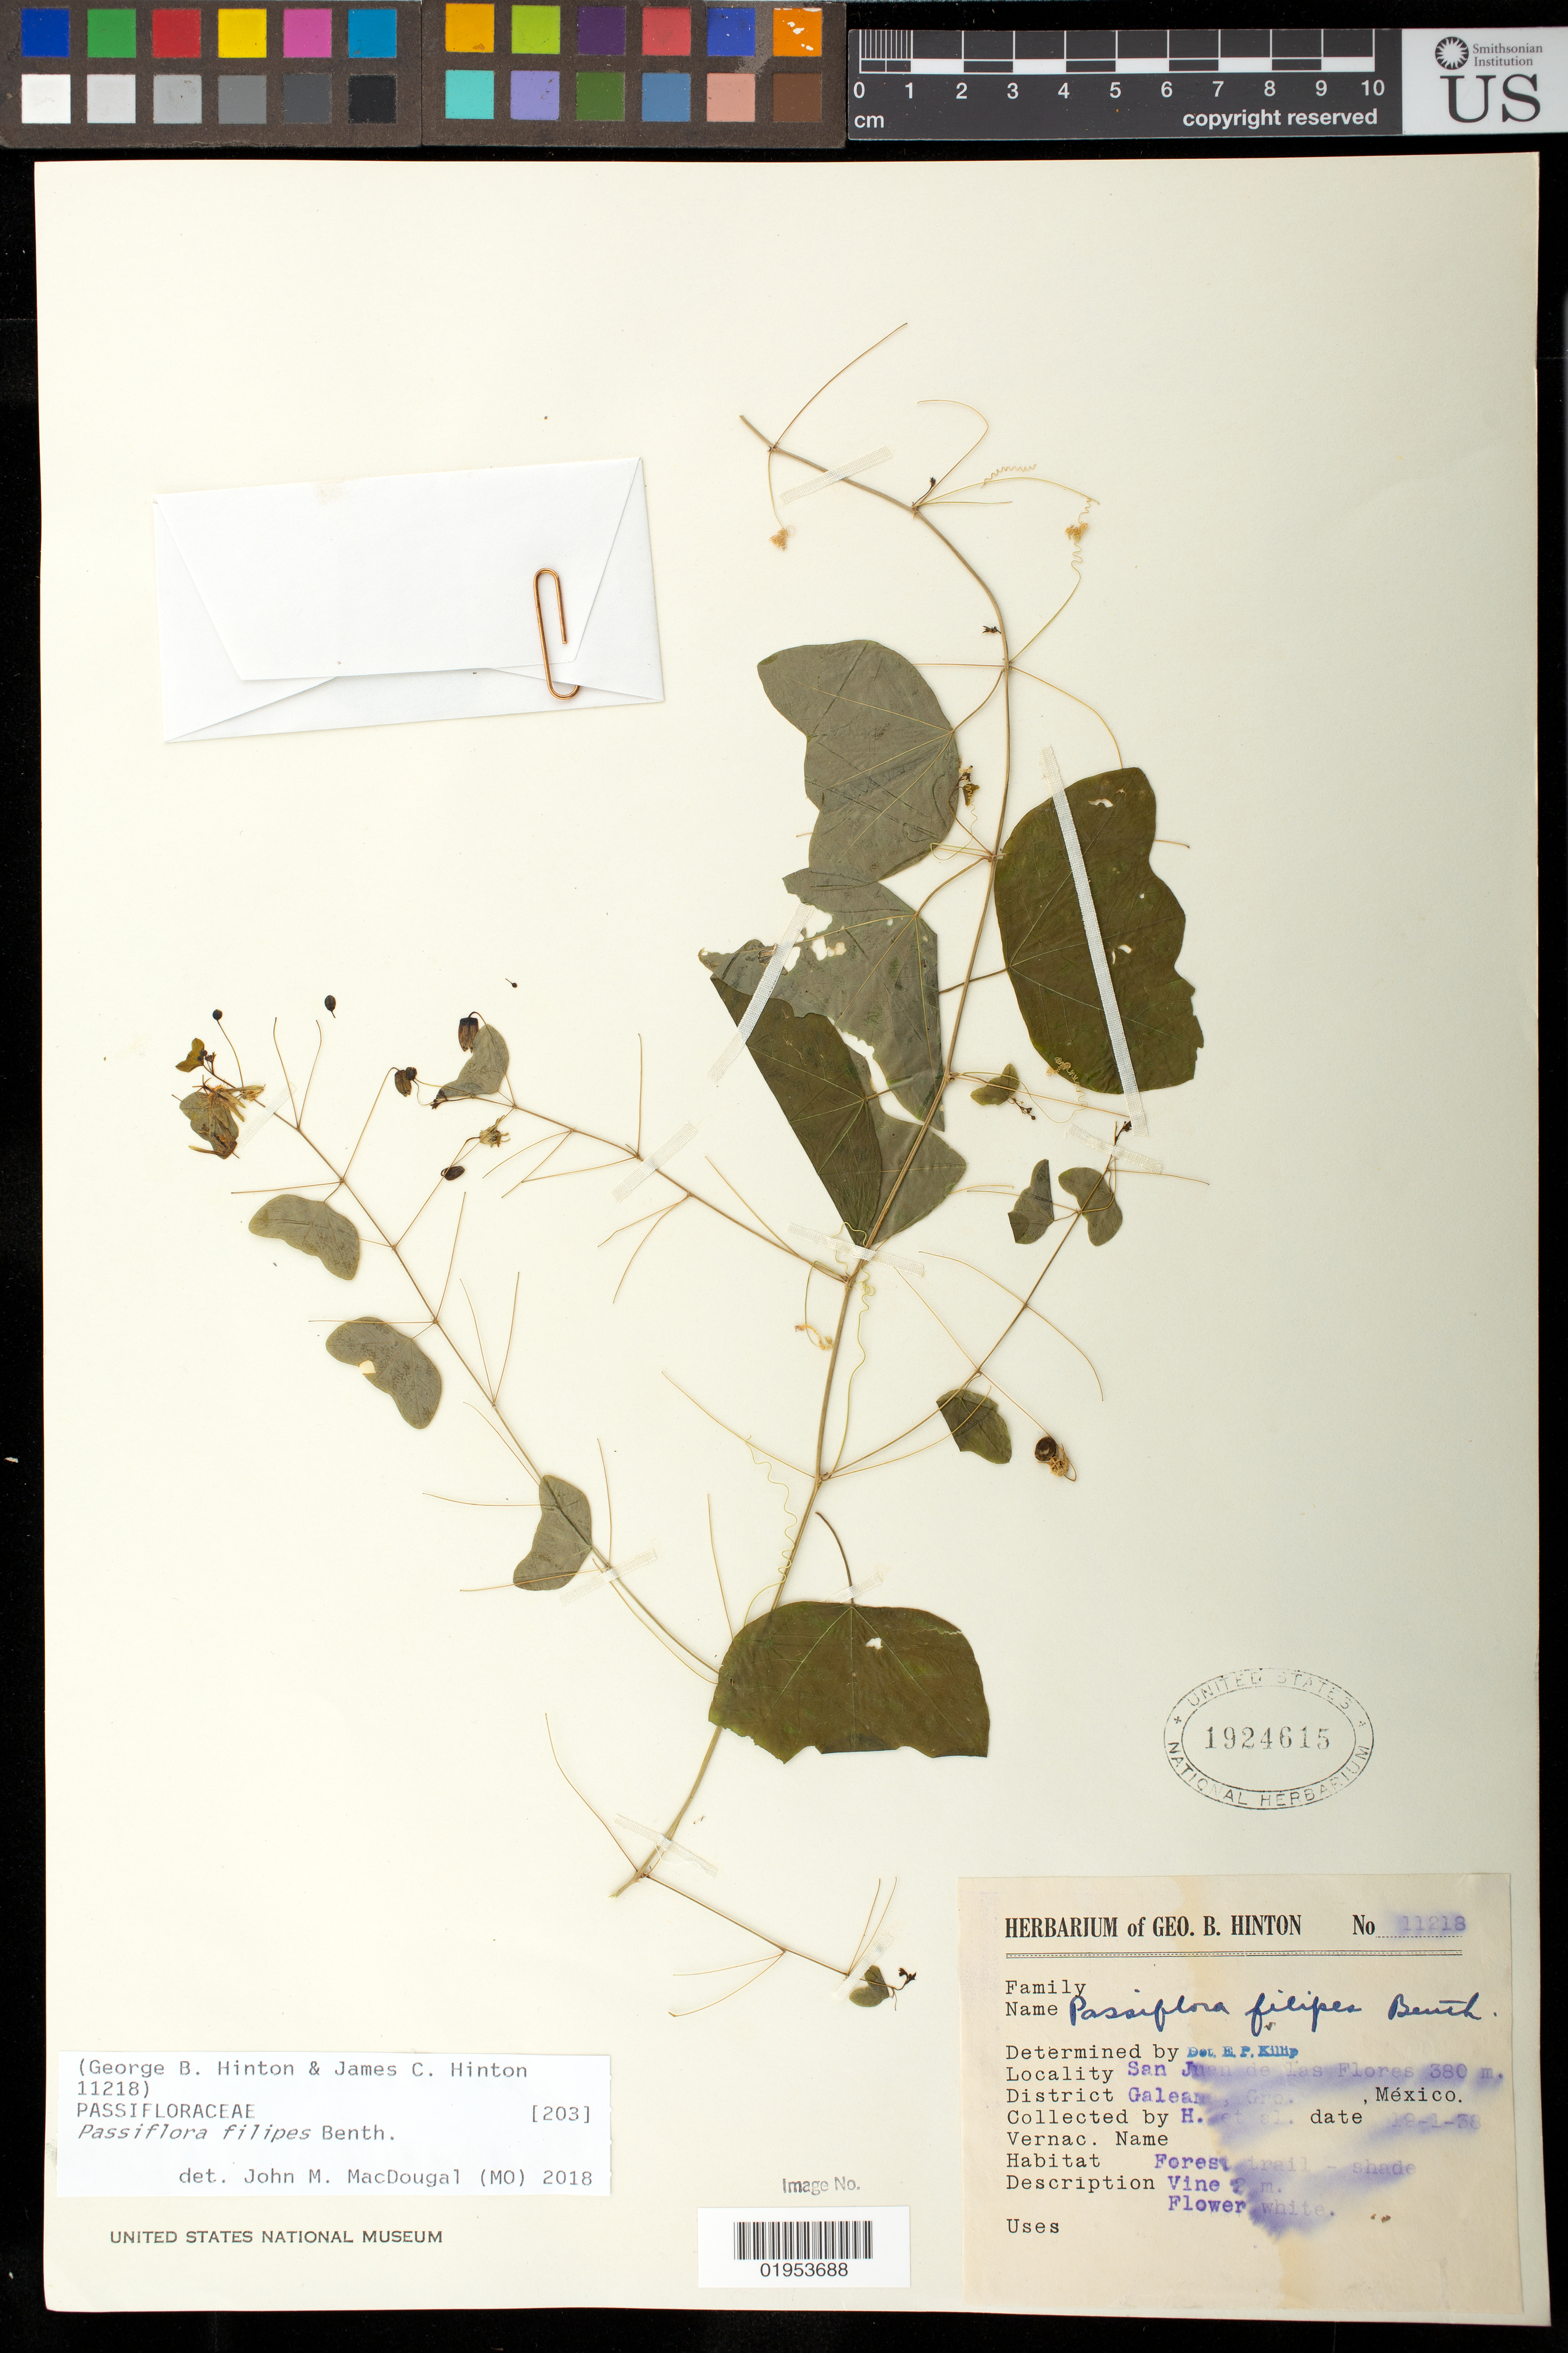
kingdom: Plantae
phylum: Tracheophyta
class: Magnoliopsida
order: Malpighiales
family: Passifloraceae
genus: Passiflora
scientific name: Passiflora filipes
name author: Benth.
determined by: MacDougal, John M.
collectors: G. B. Hinton & J. C. Hinton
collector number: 11218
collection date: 1936-01-19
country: Mexico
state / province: Guerrero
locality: San Juan de Las Flores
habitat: Forest ... [illegible]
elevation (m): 380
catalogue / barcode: US 1924615